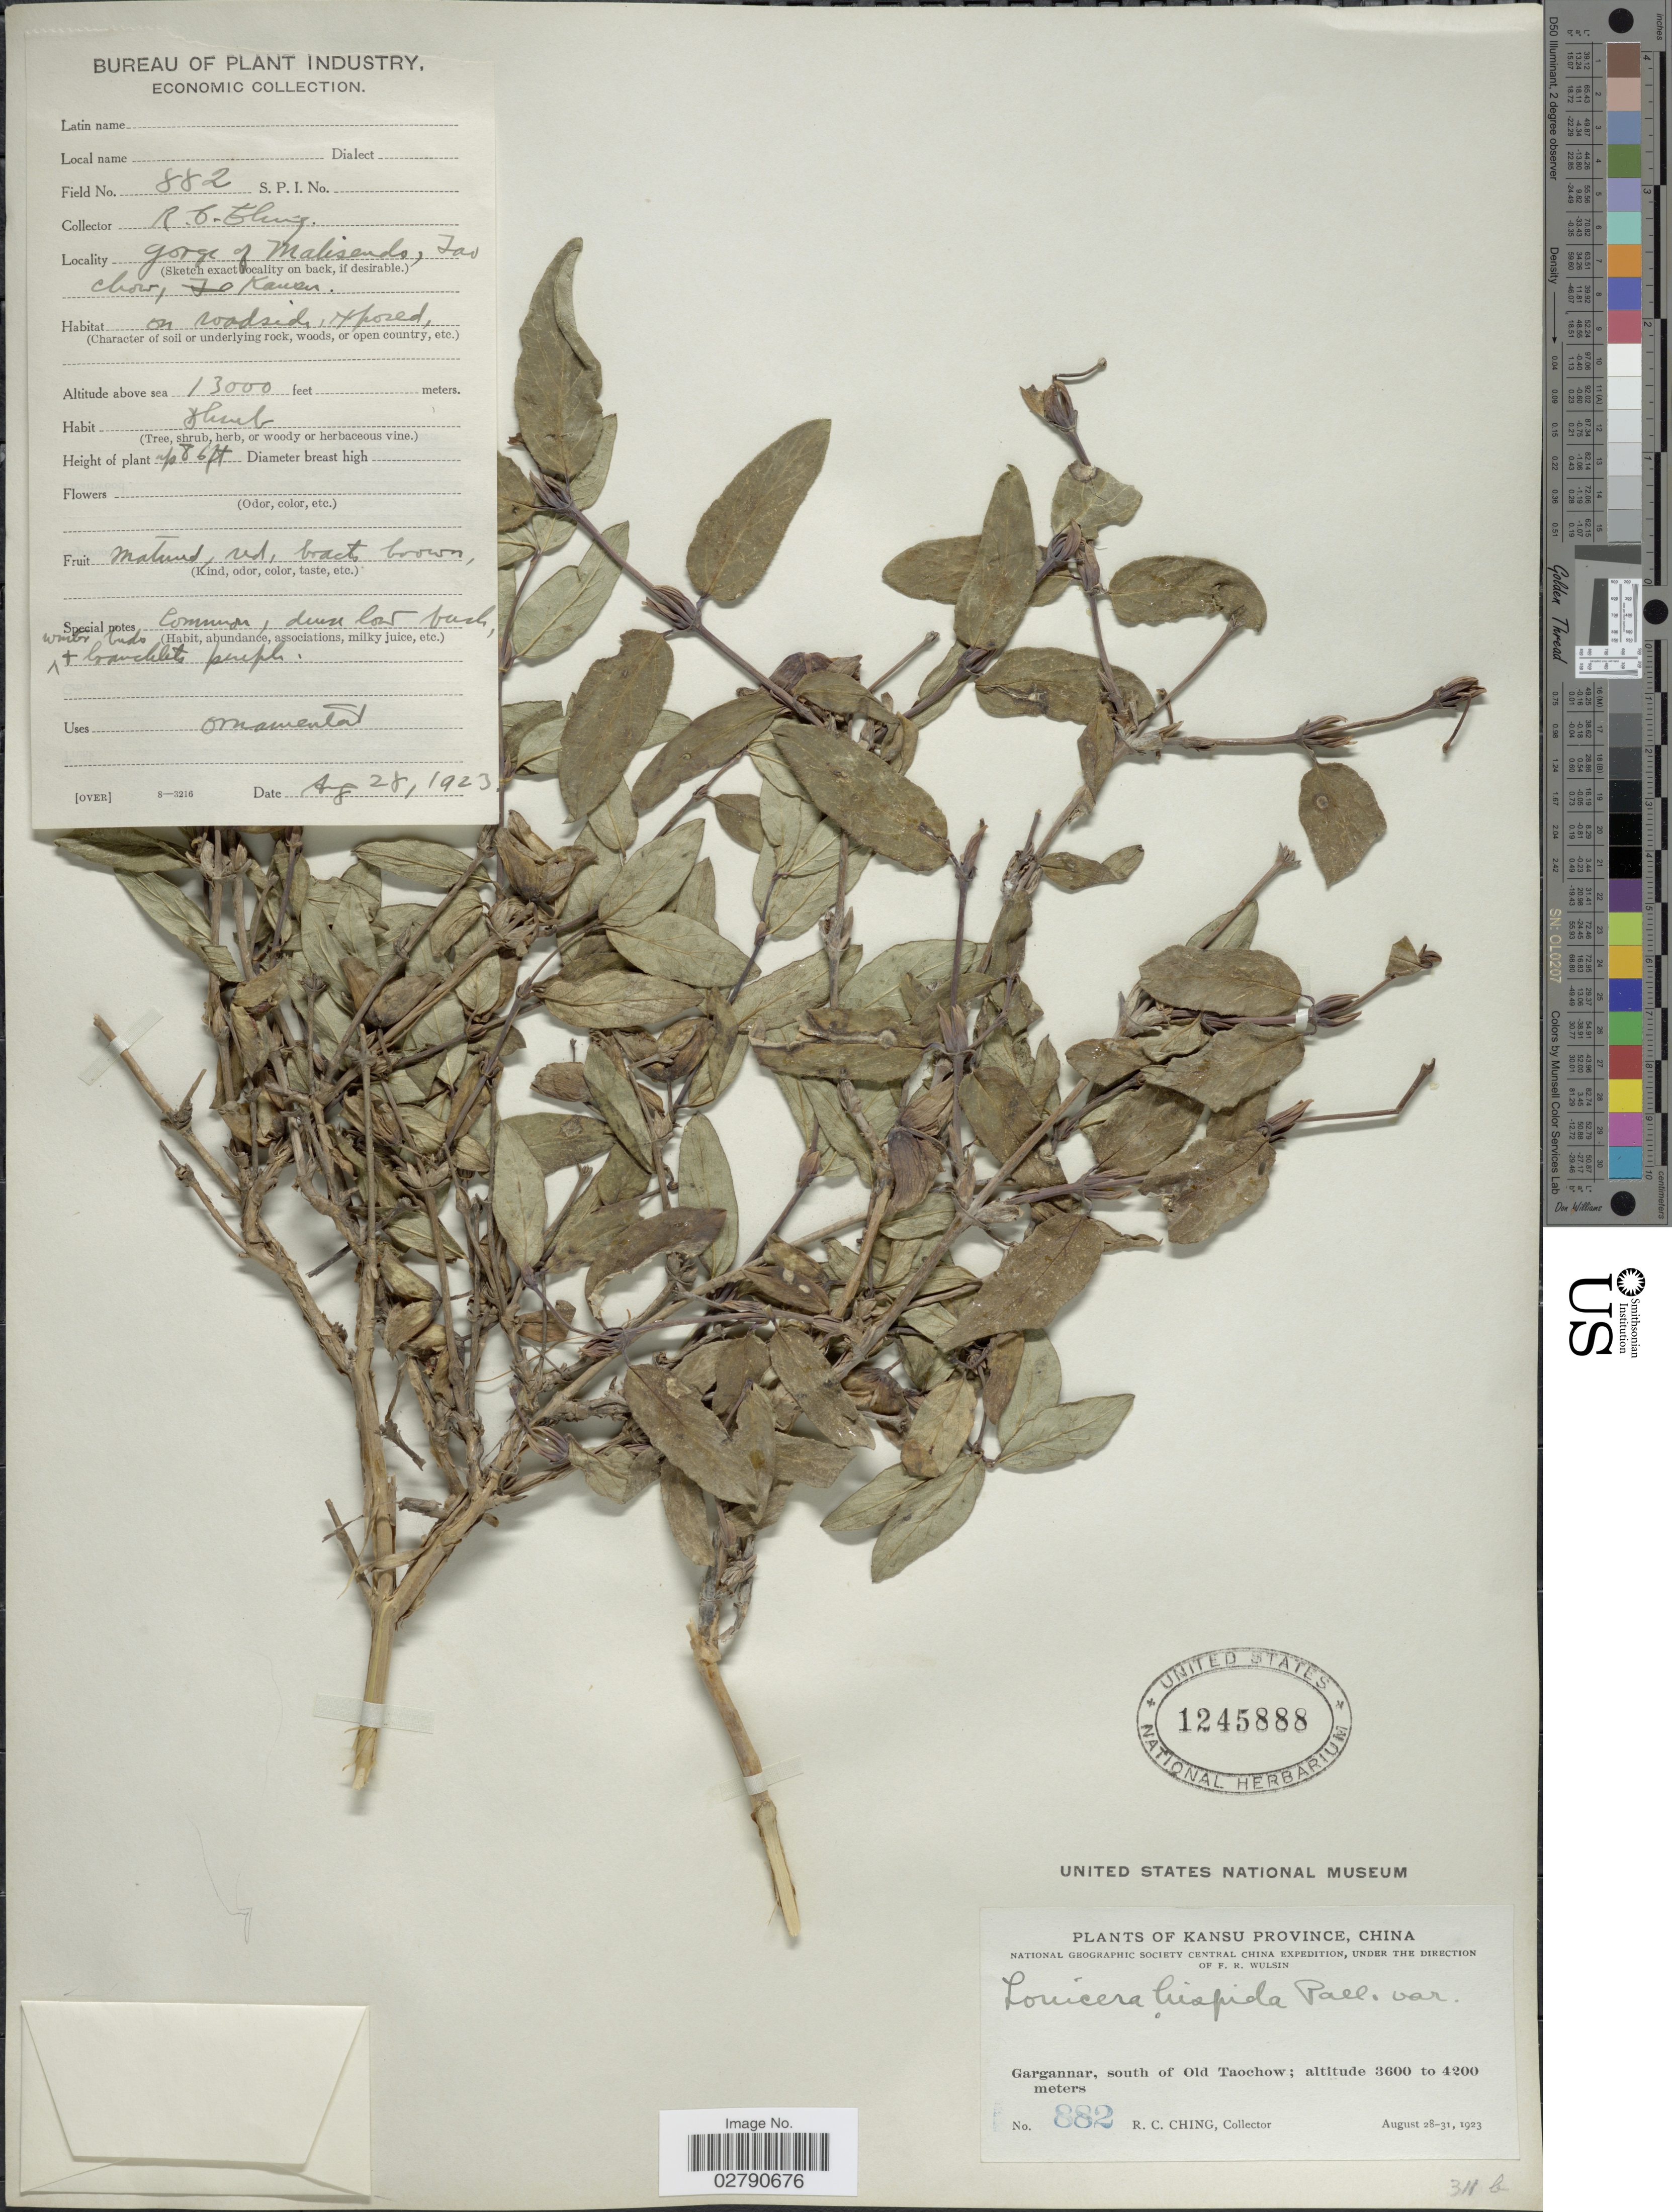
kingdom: Plantae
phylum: Tracheophyta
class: Magnoliopsida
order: Dipsacales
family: Caprifoliaceae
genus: Lonicera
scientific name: Lonicera hispida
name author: Pall. ex Roem. & Schult.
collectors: R. C. Ching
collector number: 882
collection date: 1923-08-28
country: China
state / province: Gansu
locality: Kansu Province. Gargannar, south of Old Taochow. Gorge of Malisendo.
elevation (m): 3962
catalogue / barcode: US 1245888